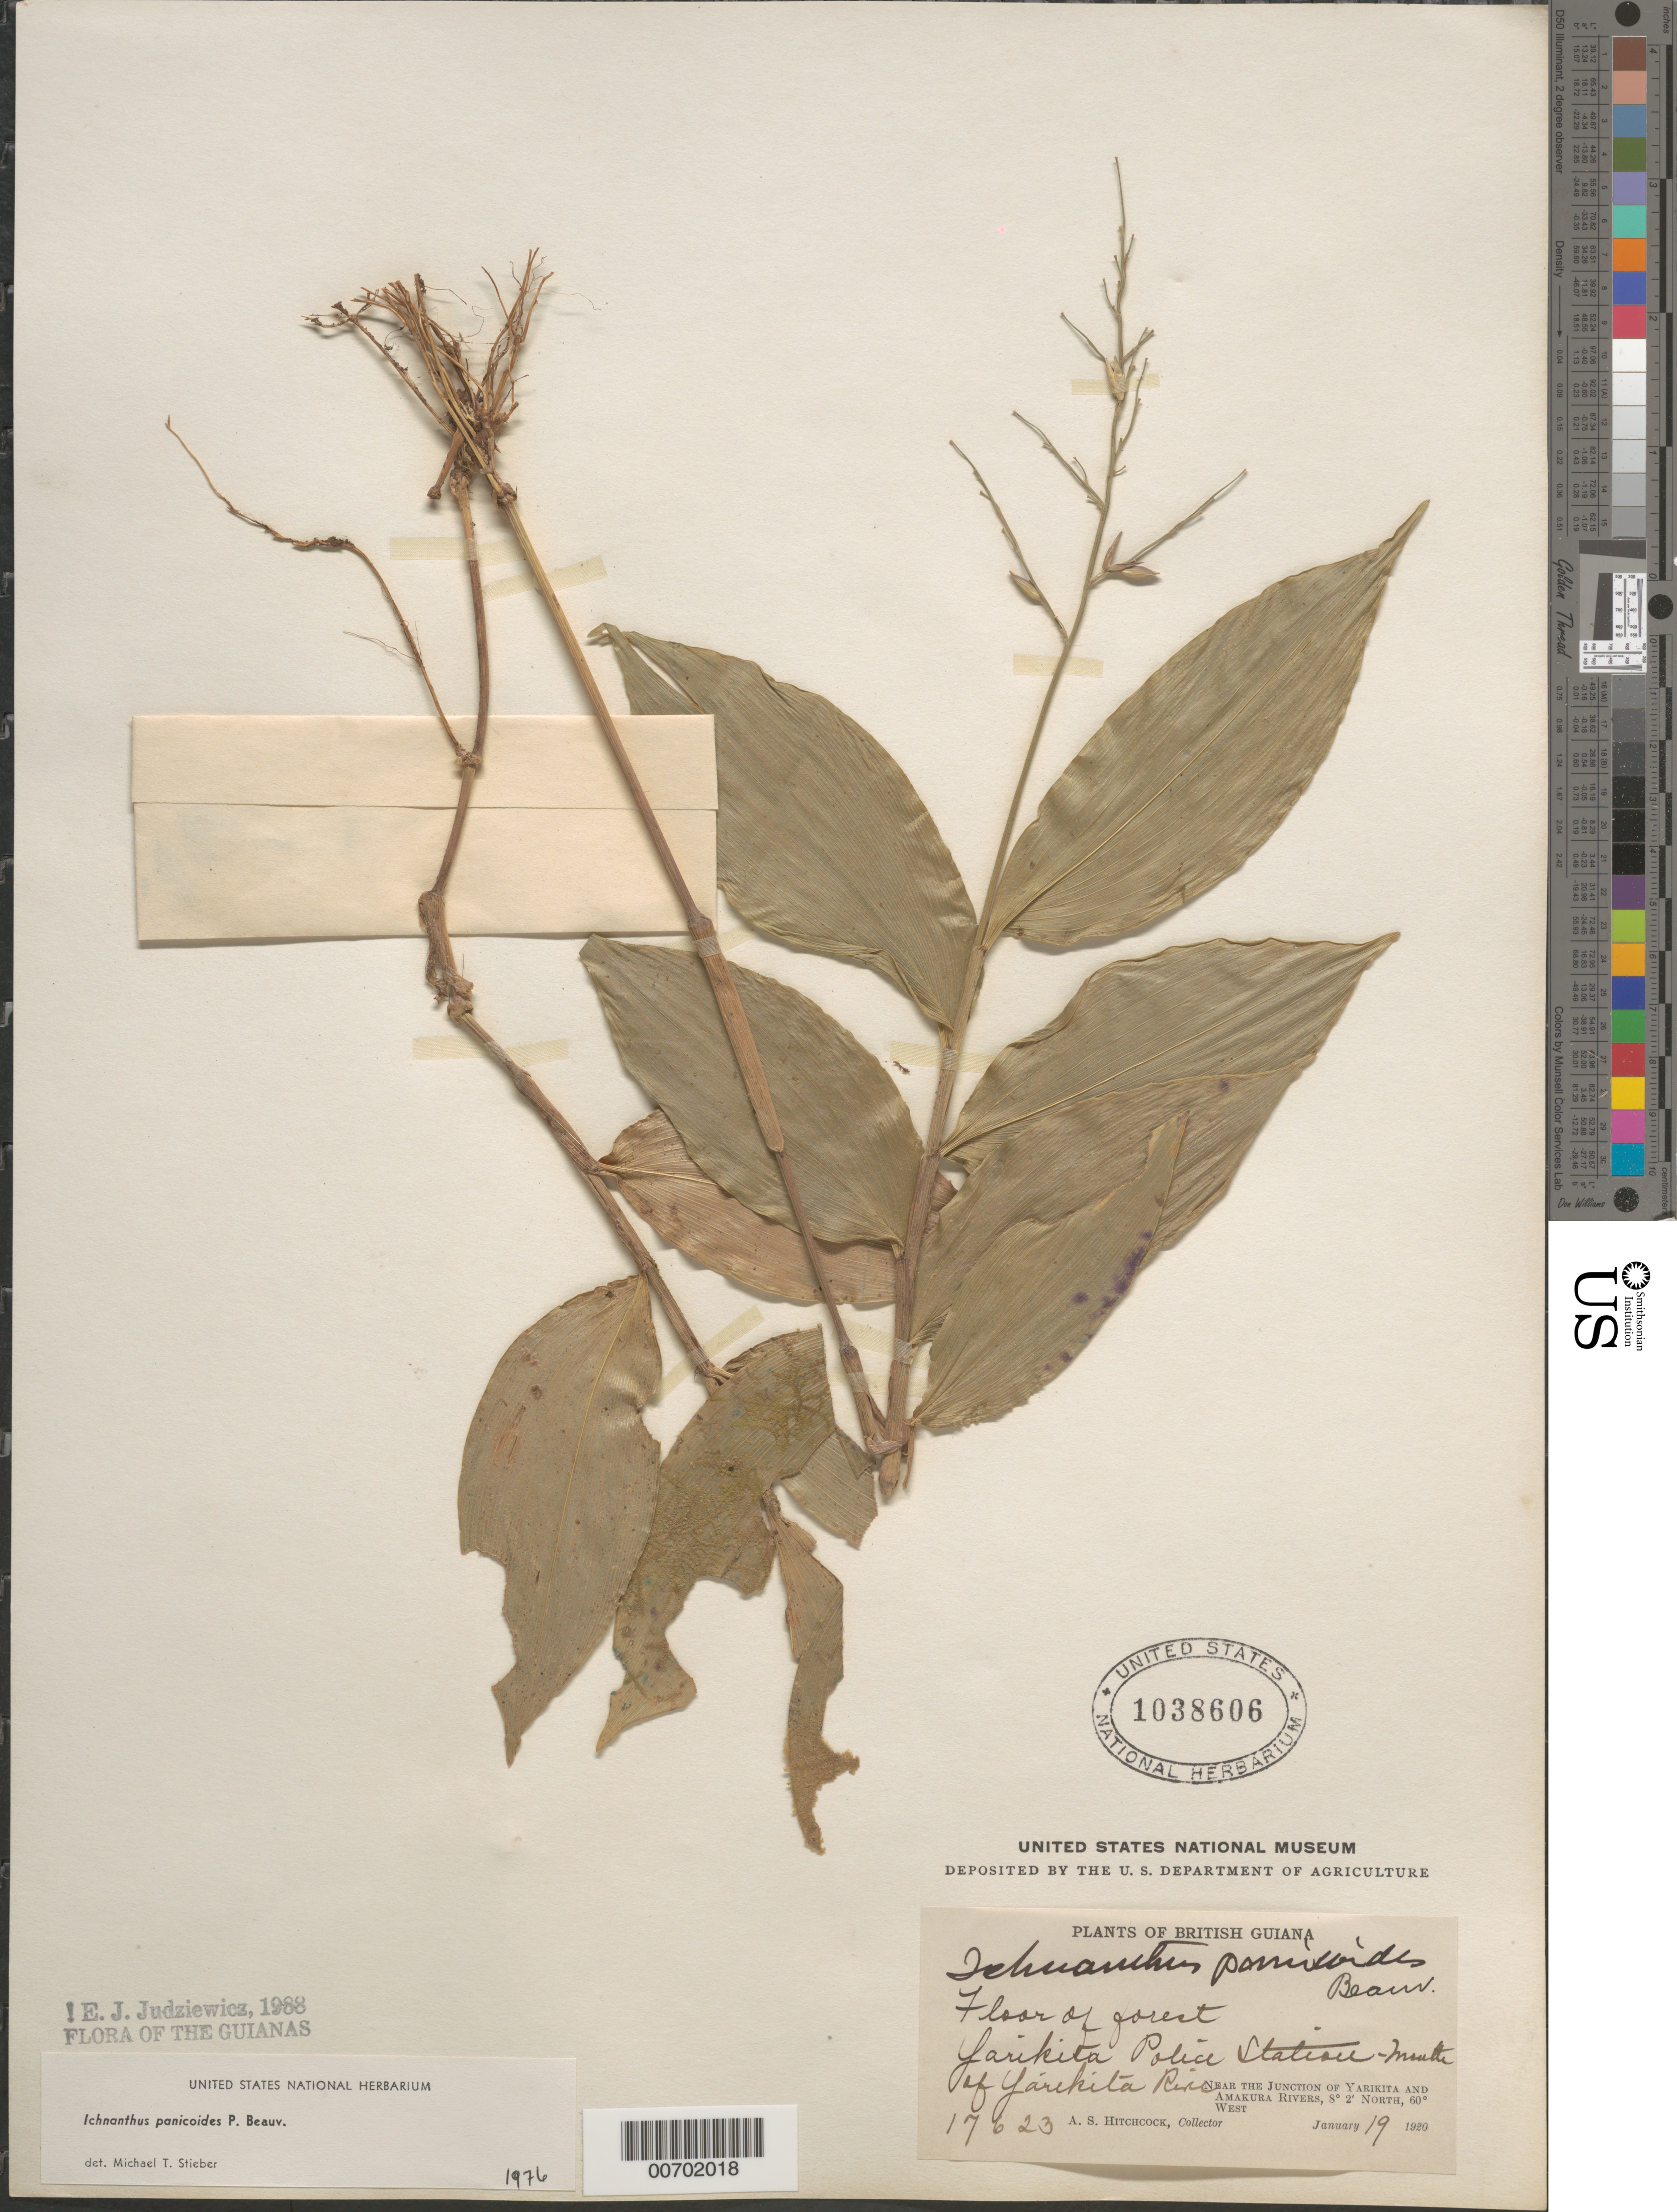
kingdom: Plantae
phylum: Tracheophyta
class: Liliopsida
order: Poales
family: Poaceae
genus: Ichnanthus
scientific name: Ichnanthus panicoides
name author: P. Beauv.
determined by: Stieber, M. T.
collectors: A. S. Hitchcock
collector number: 17623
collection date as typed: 17-Jan-20 to 18-Jan-20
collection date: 1920-01-17/1920-01-18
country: Venezuela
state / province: Delta Amacuro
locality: Yarikita Police Sta., junct. of Yarikita & Amakura Rivers, along Amakura R., Venezuelan side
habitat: Floor of forest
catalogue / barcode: US 1038606